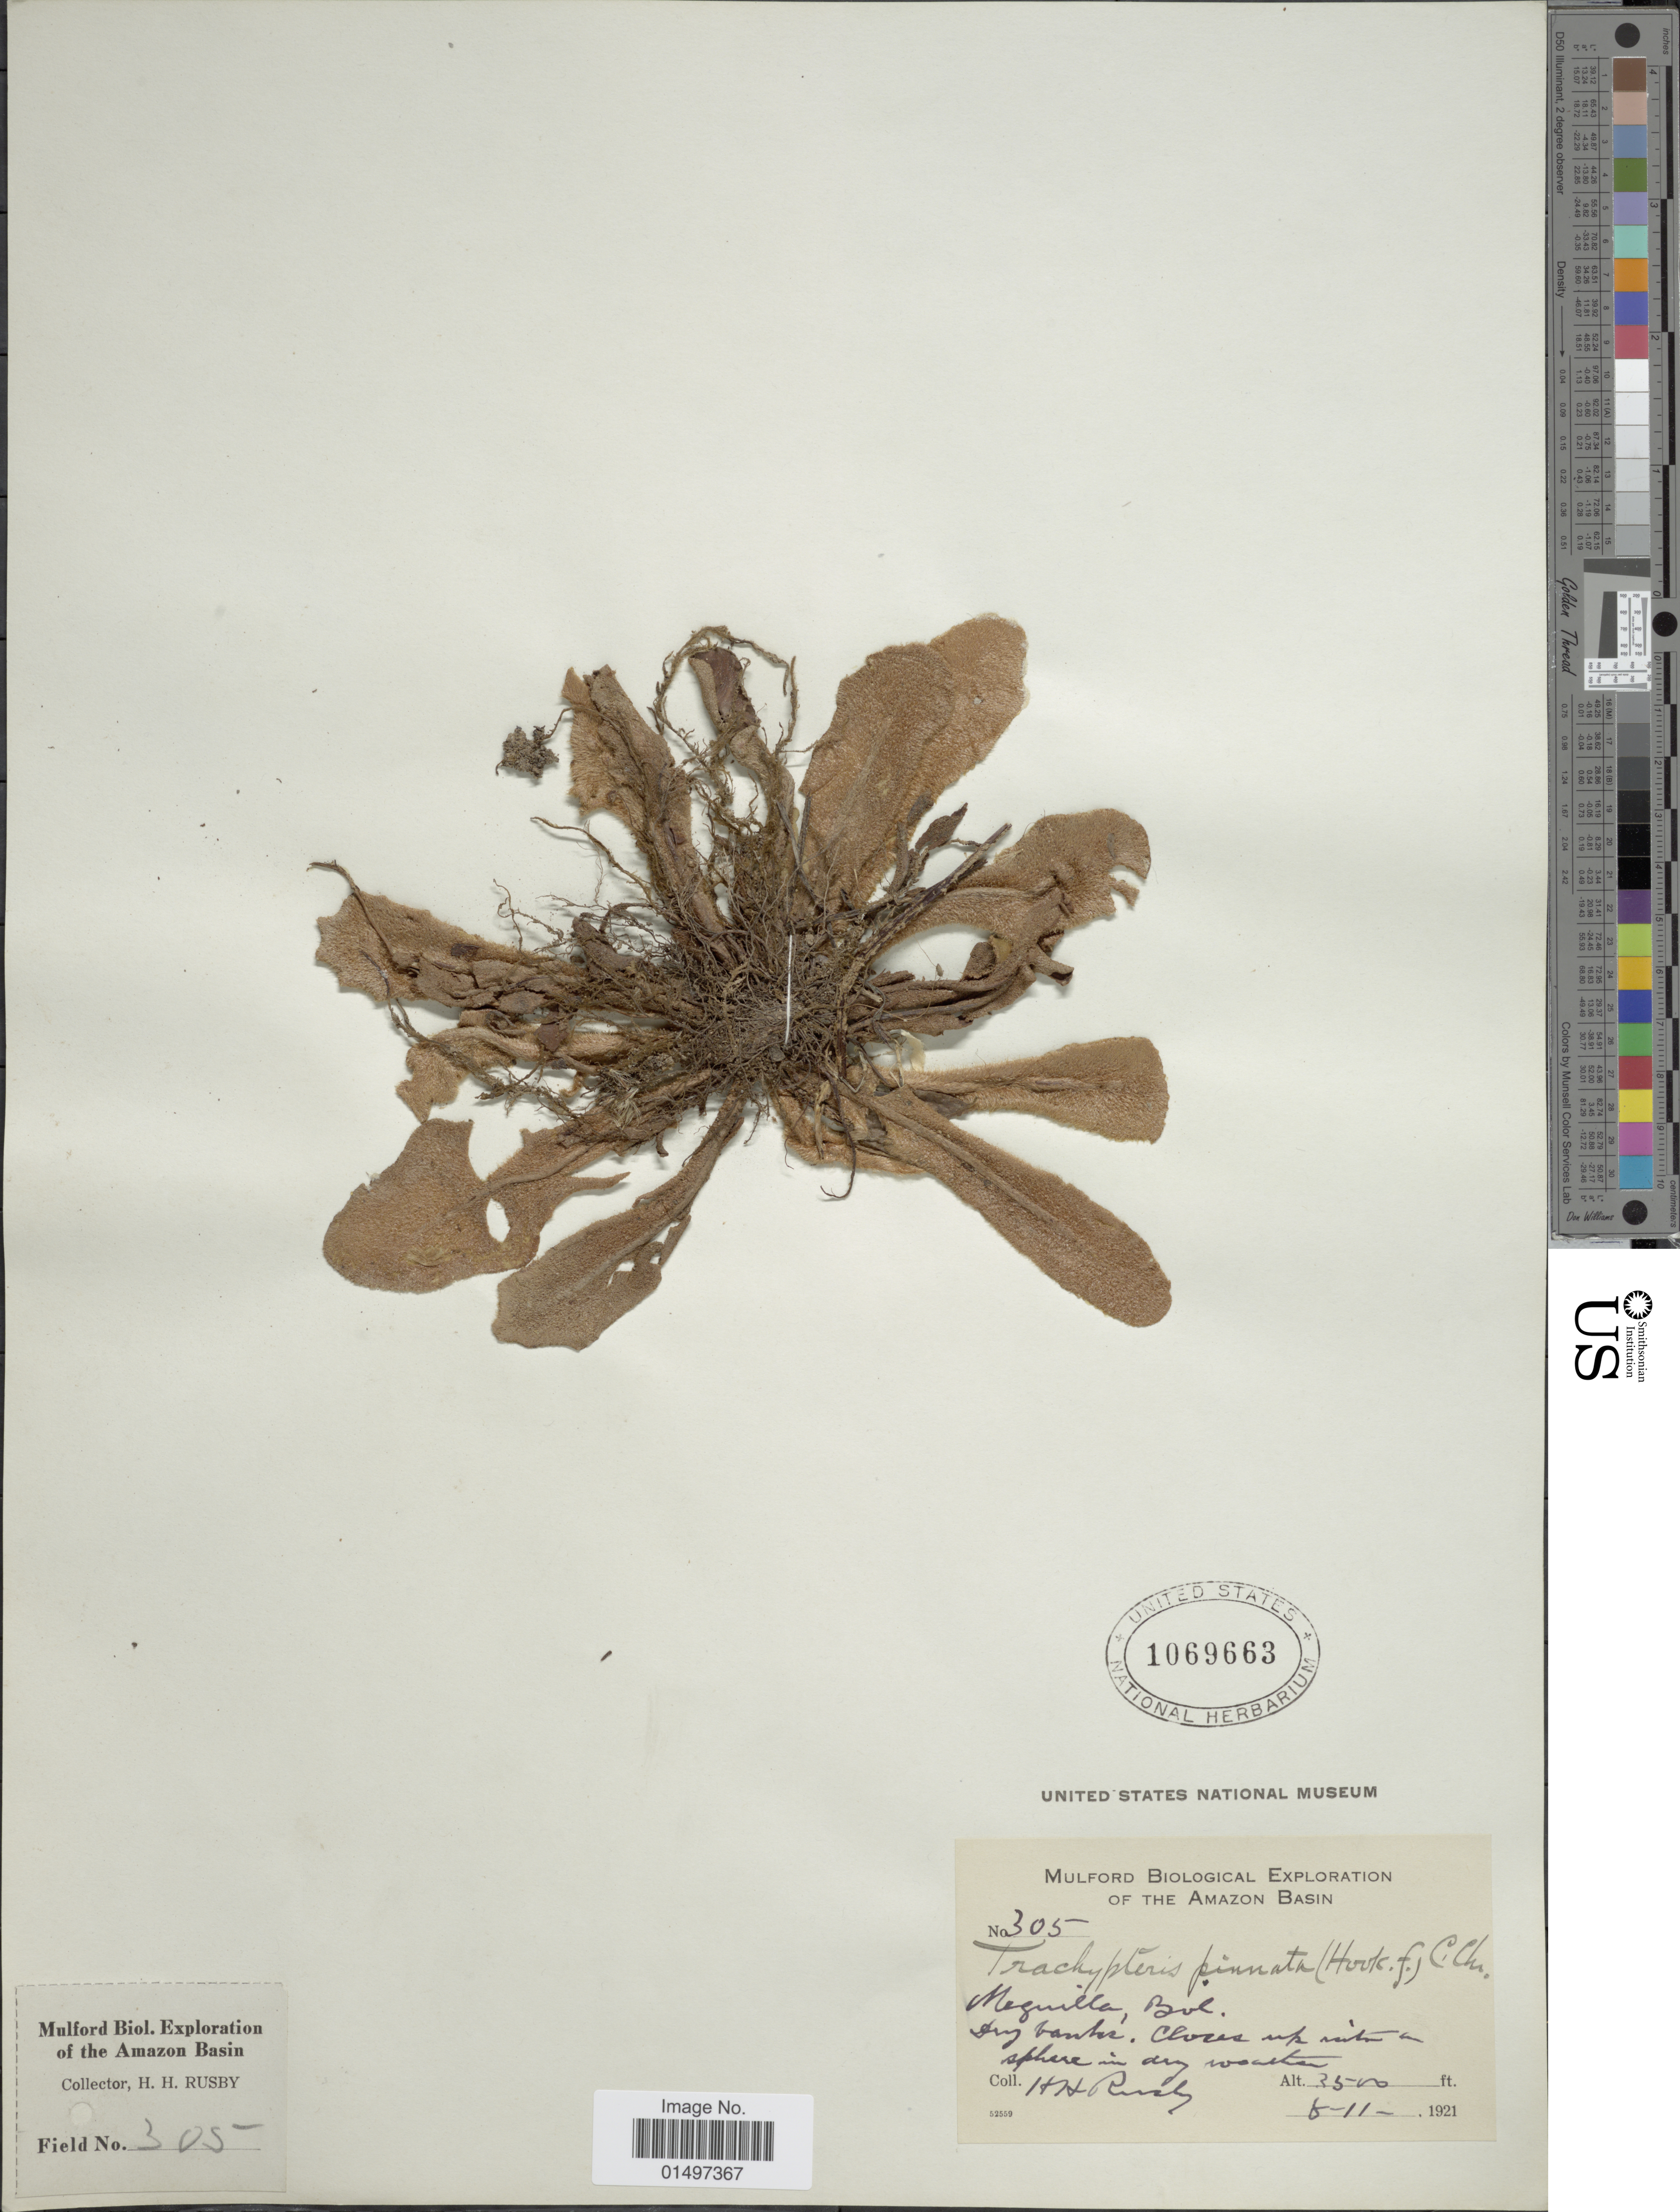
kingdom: Plantae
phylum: Tracheophyta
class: Polypodiopsida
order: Polypodiales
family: Pteridaceae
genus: Trachypteris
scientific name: Trachypteris pinnata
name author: (Hook. f.) C. Chr.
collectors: H. H. Rusby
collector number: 305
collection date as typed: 8-11-1921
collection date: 1921-08-11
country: Bolivia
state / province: La Paz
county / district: Sud Yungas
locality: Rio Miguilla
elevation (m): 1067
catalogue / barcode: US 1069663